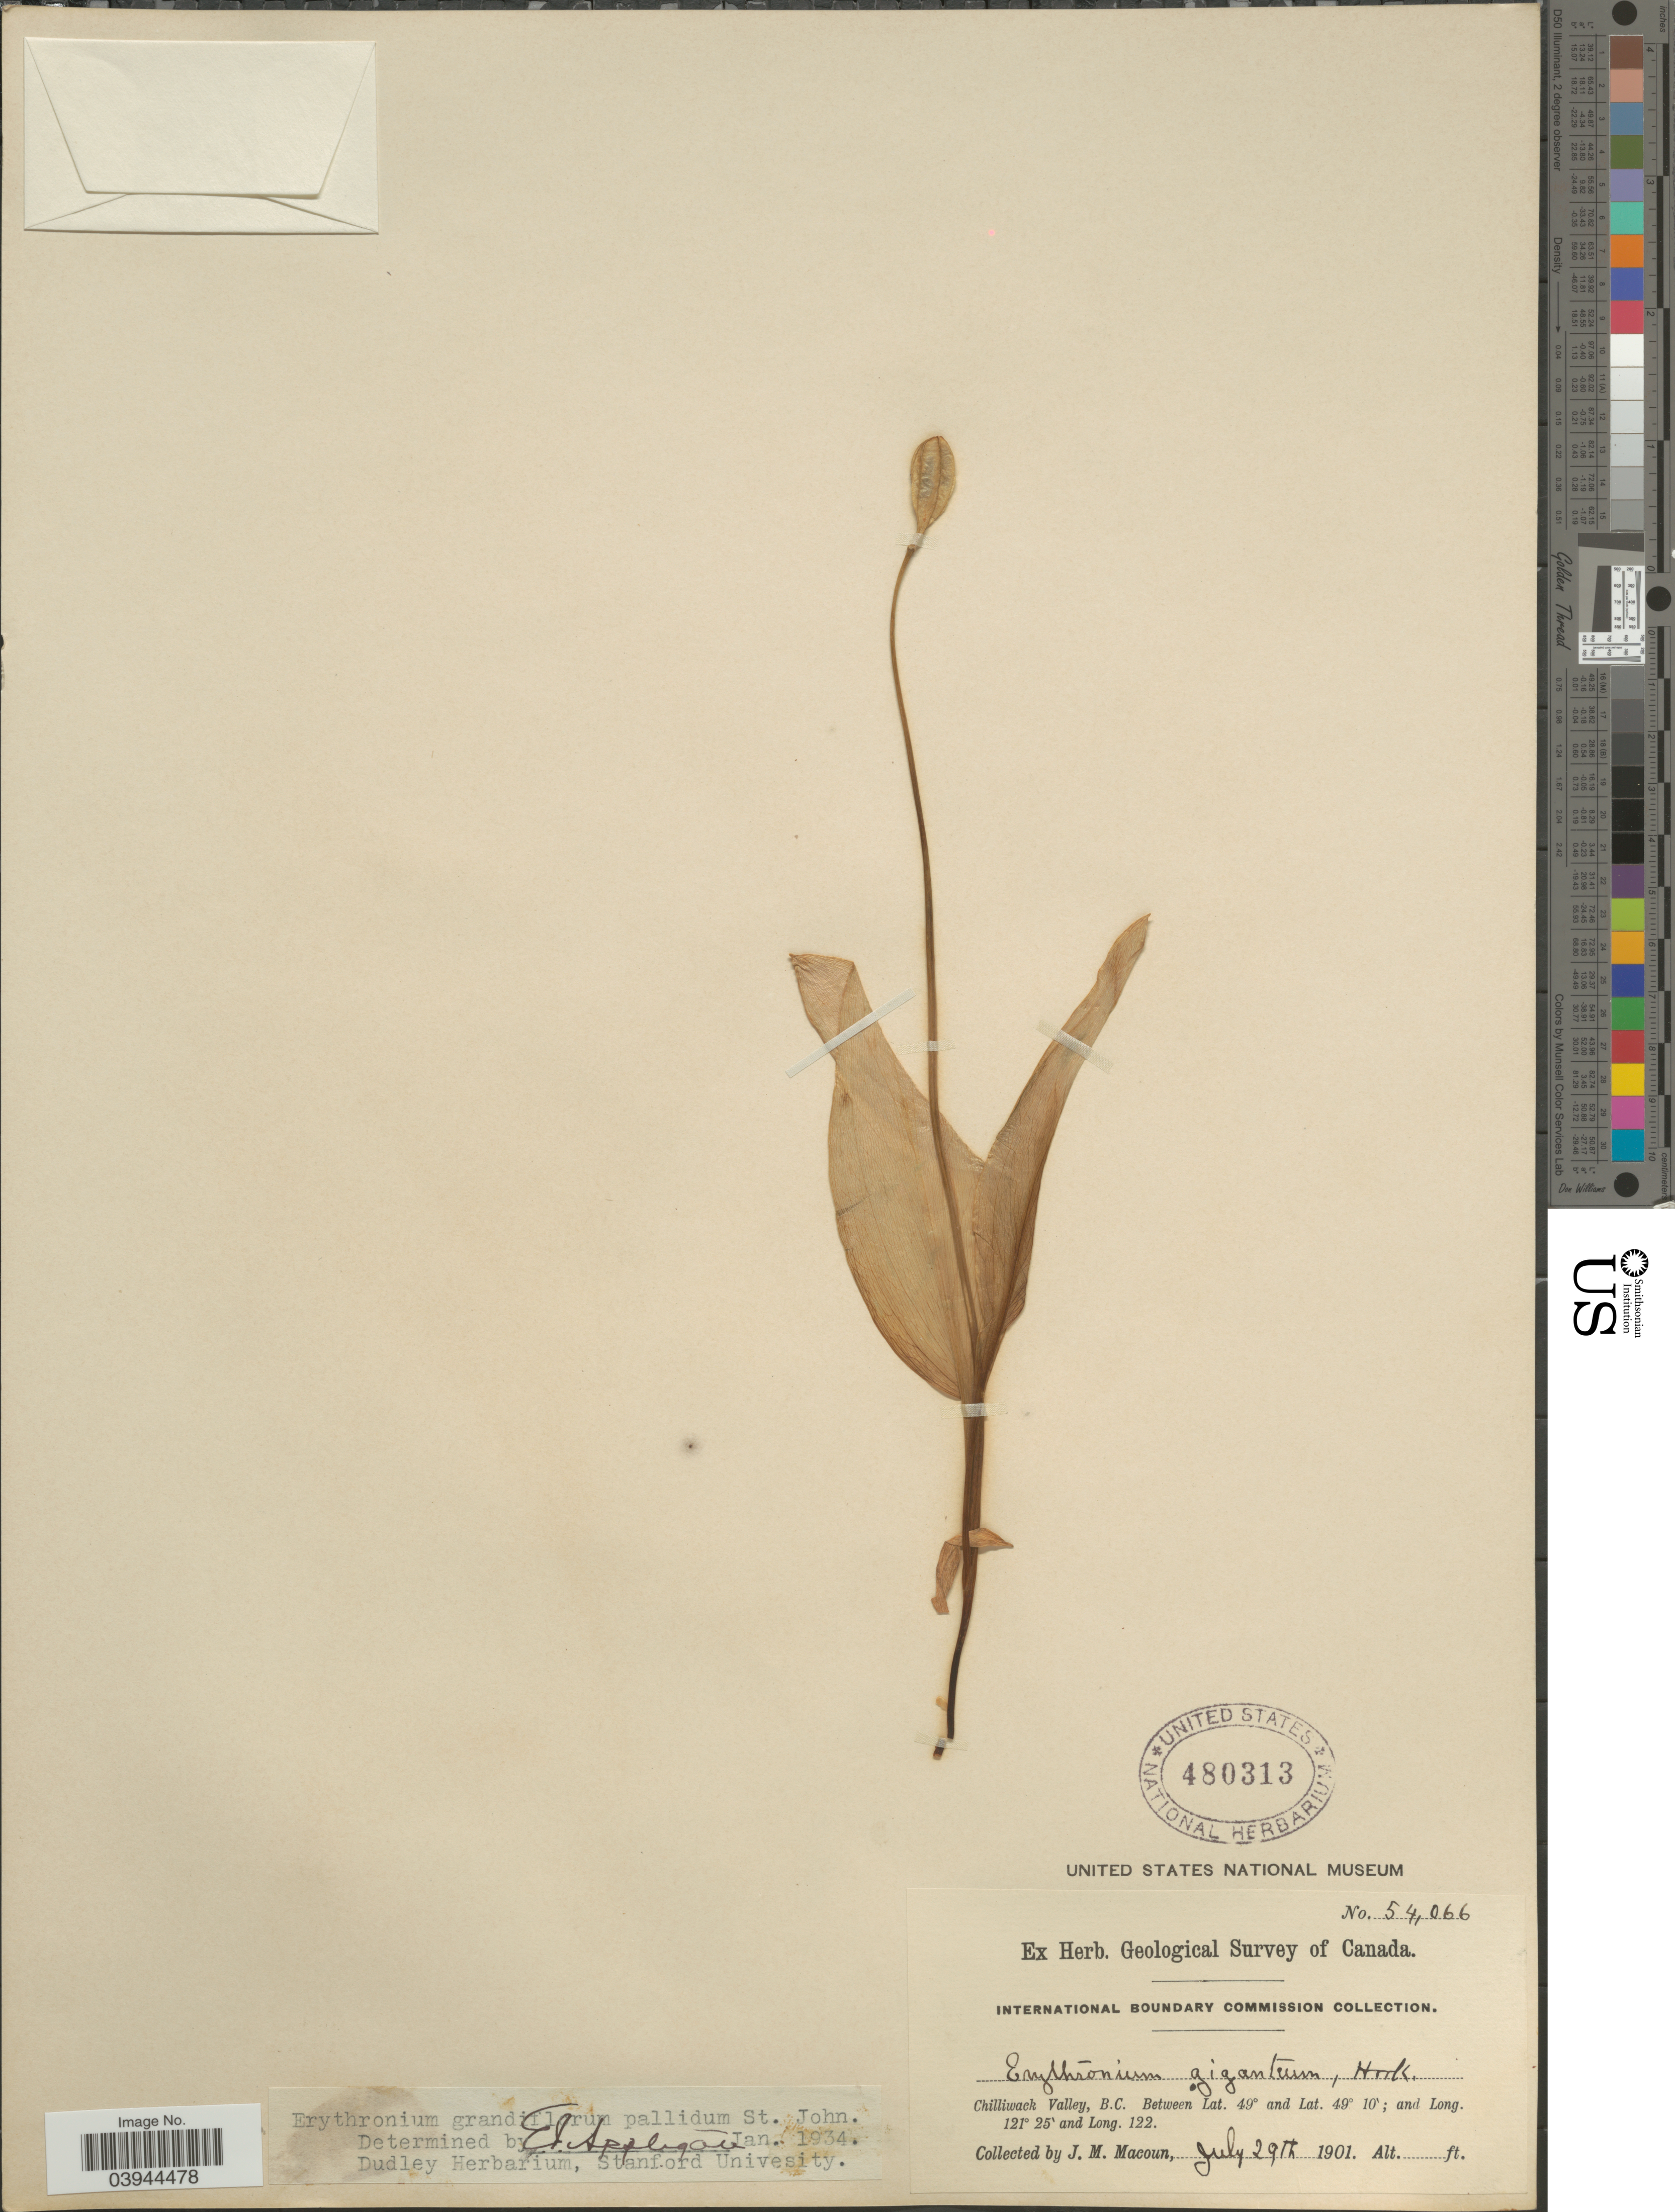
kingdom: Plantae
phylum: Tracheophyta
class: Liliopsida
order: Liliales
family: Liliaceae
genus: Erythronium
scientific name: Erythronium grandiflorum var. pallidum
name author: H. St. John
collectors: J. M. Macoun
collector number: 54066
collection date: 1901-07-29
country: Canada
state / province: British Columbia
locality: Chilliwack Valley.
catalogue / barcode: US 480313